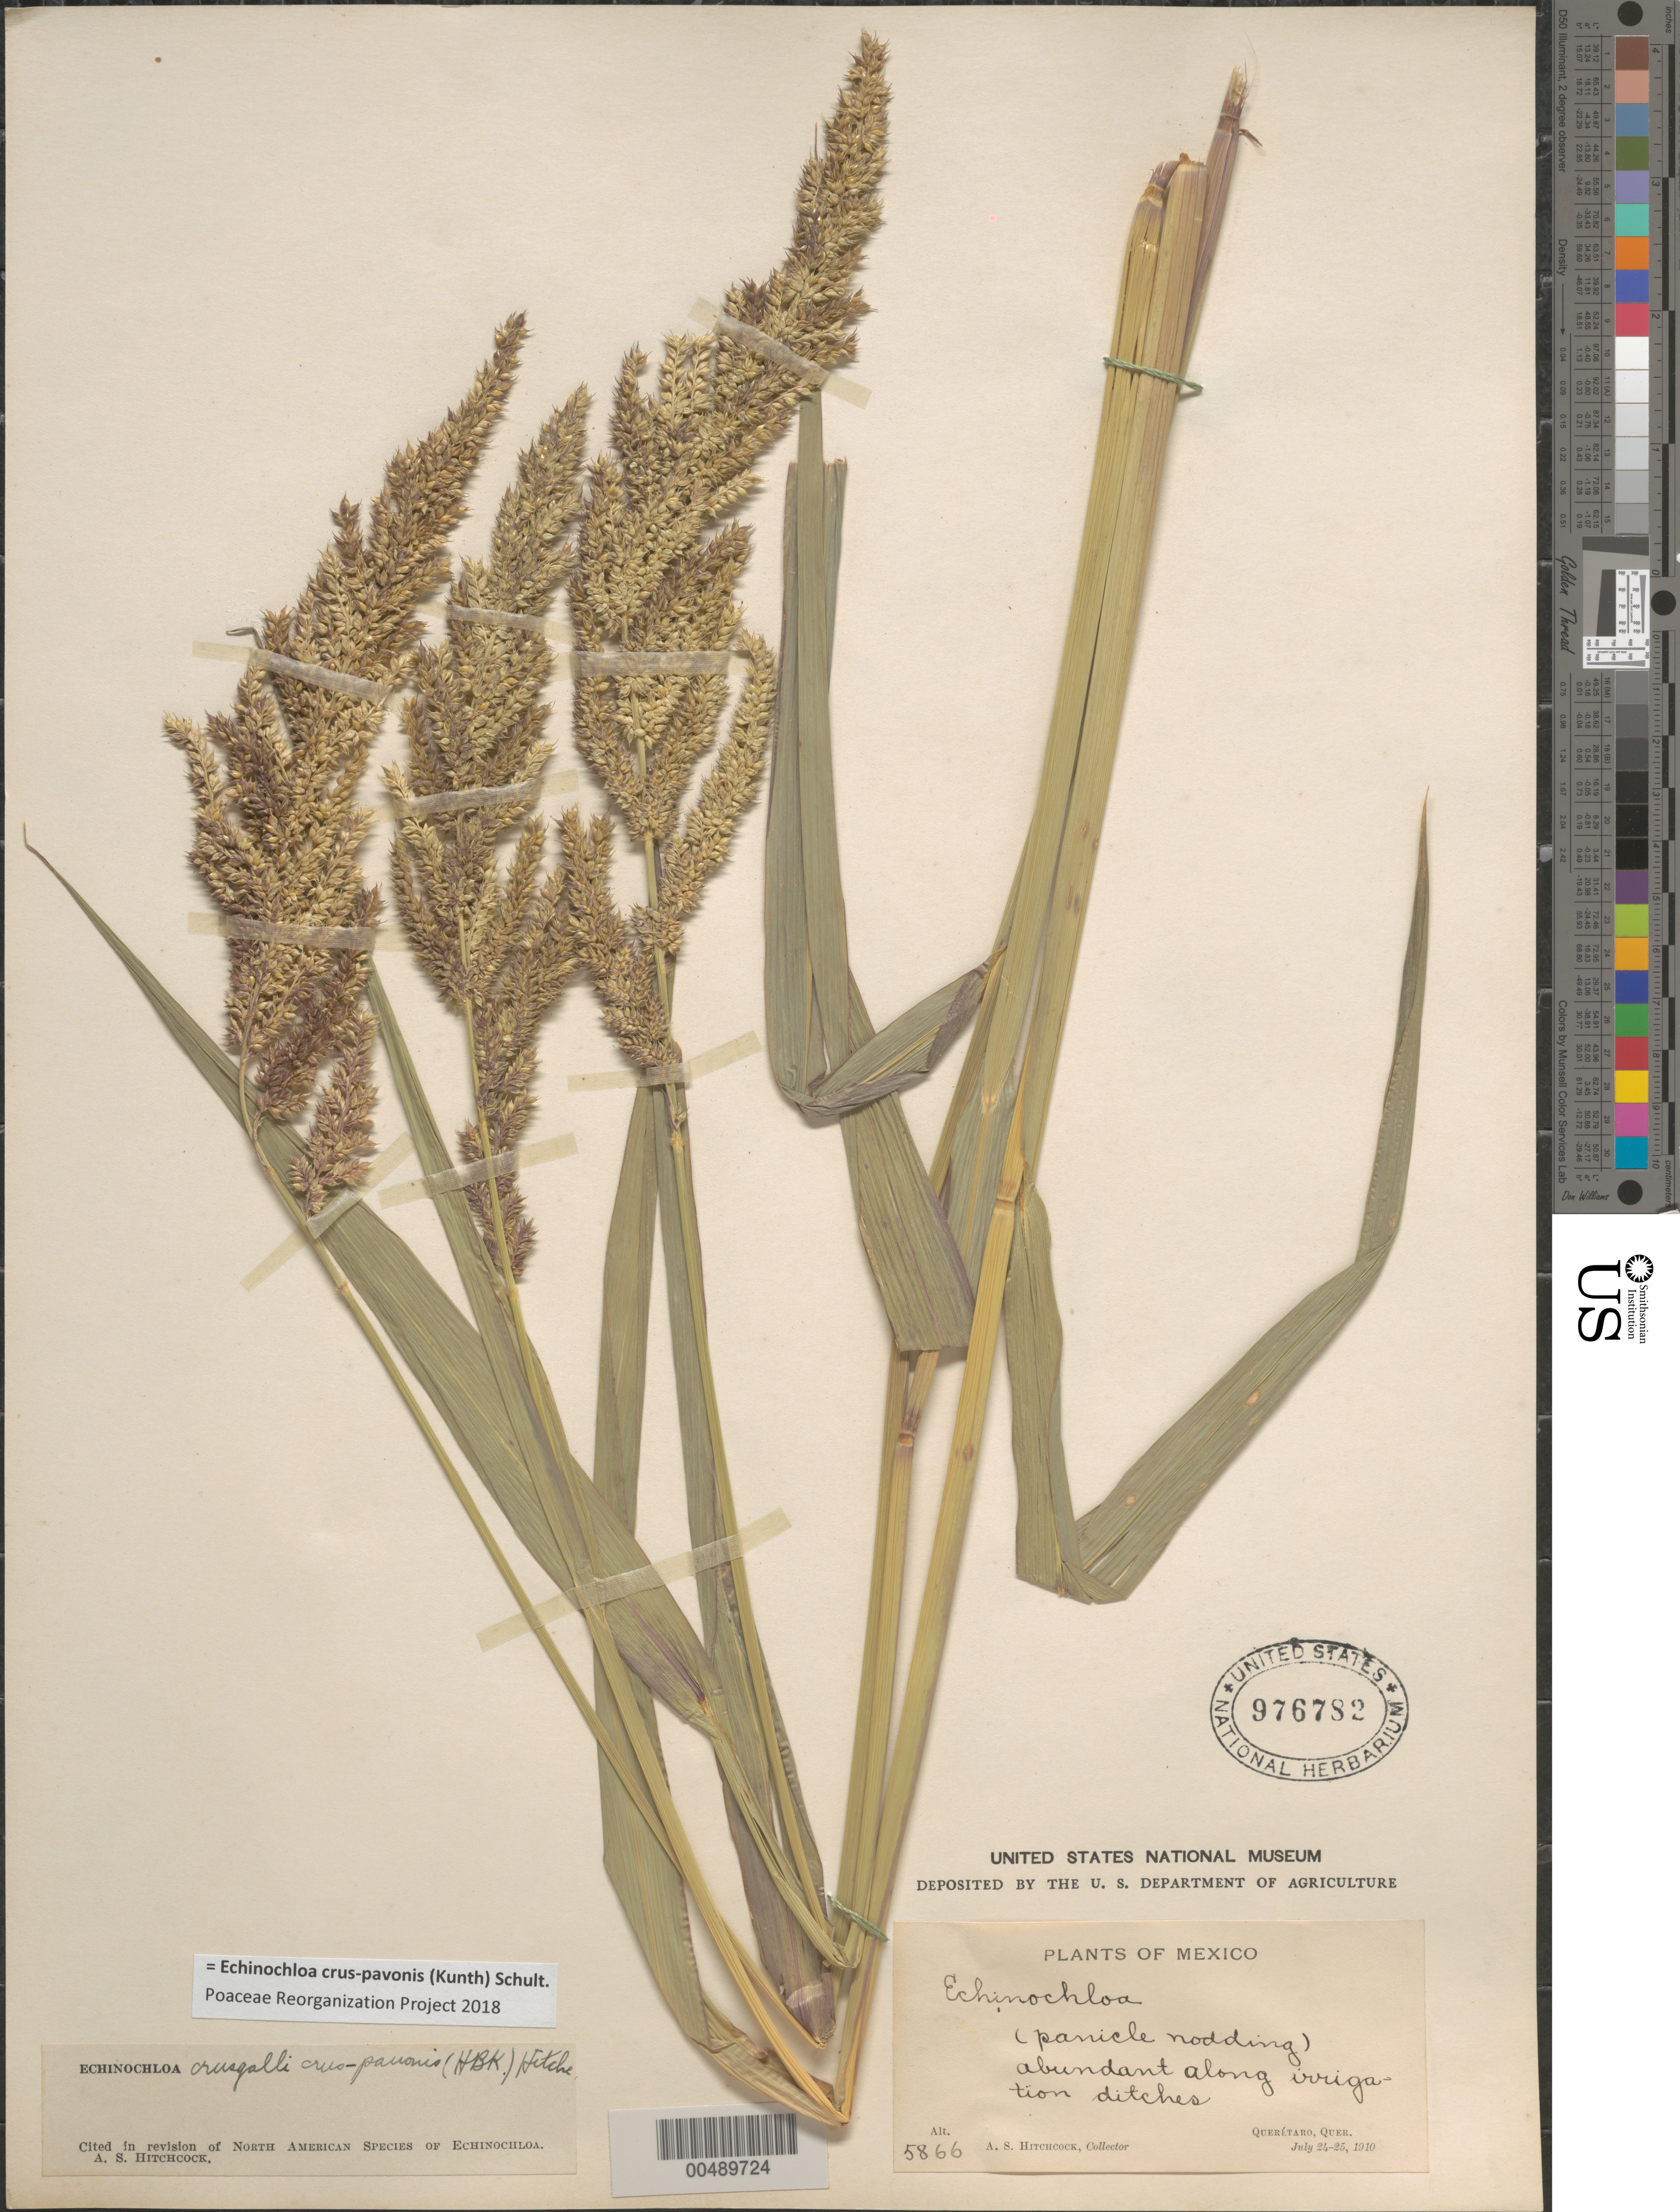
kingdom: Plantae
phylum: Tracheophyta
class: Liliopsida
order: Poales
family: Poaceae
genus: Echinochloa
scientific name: Echinochloa crus-pavonis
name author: (Kunth) Schult.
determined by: Poaceae Reorganization Project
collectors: A. S. Hitchcock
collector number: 5866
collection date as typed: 24 Jul 1910 to 25 Jul 1910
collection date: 1910-07-24/1910-07-25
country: Mexico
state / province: Querétaro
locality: Querétaro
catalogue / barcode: US 976782